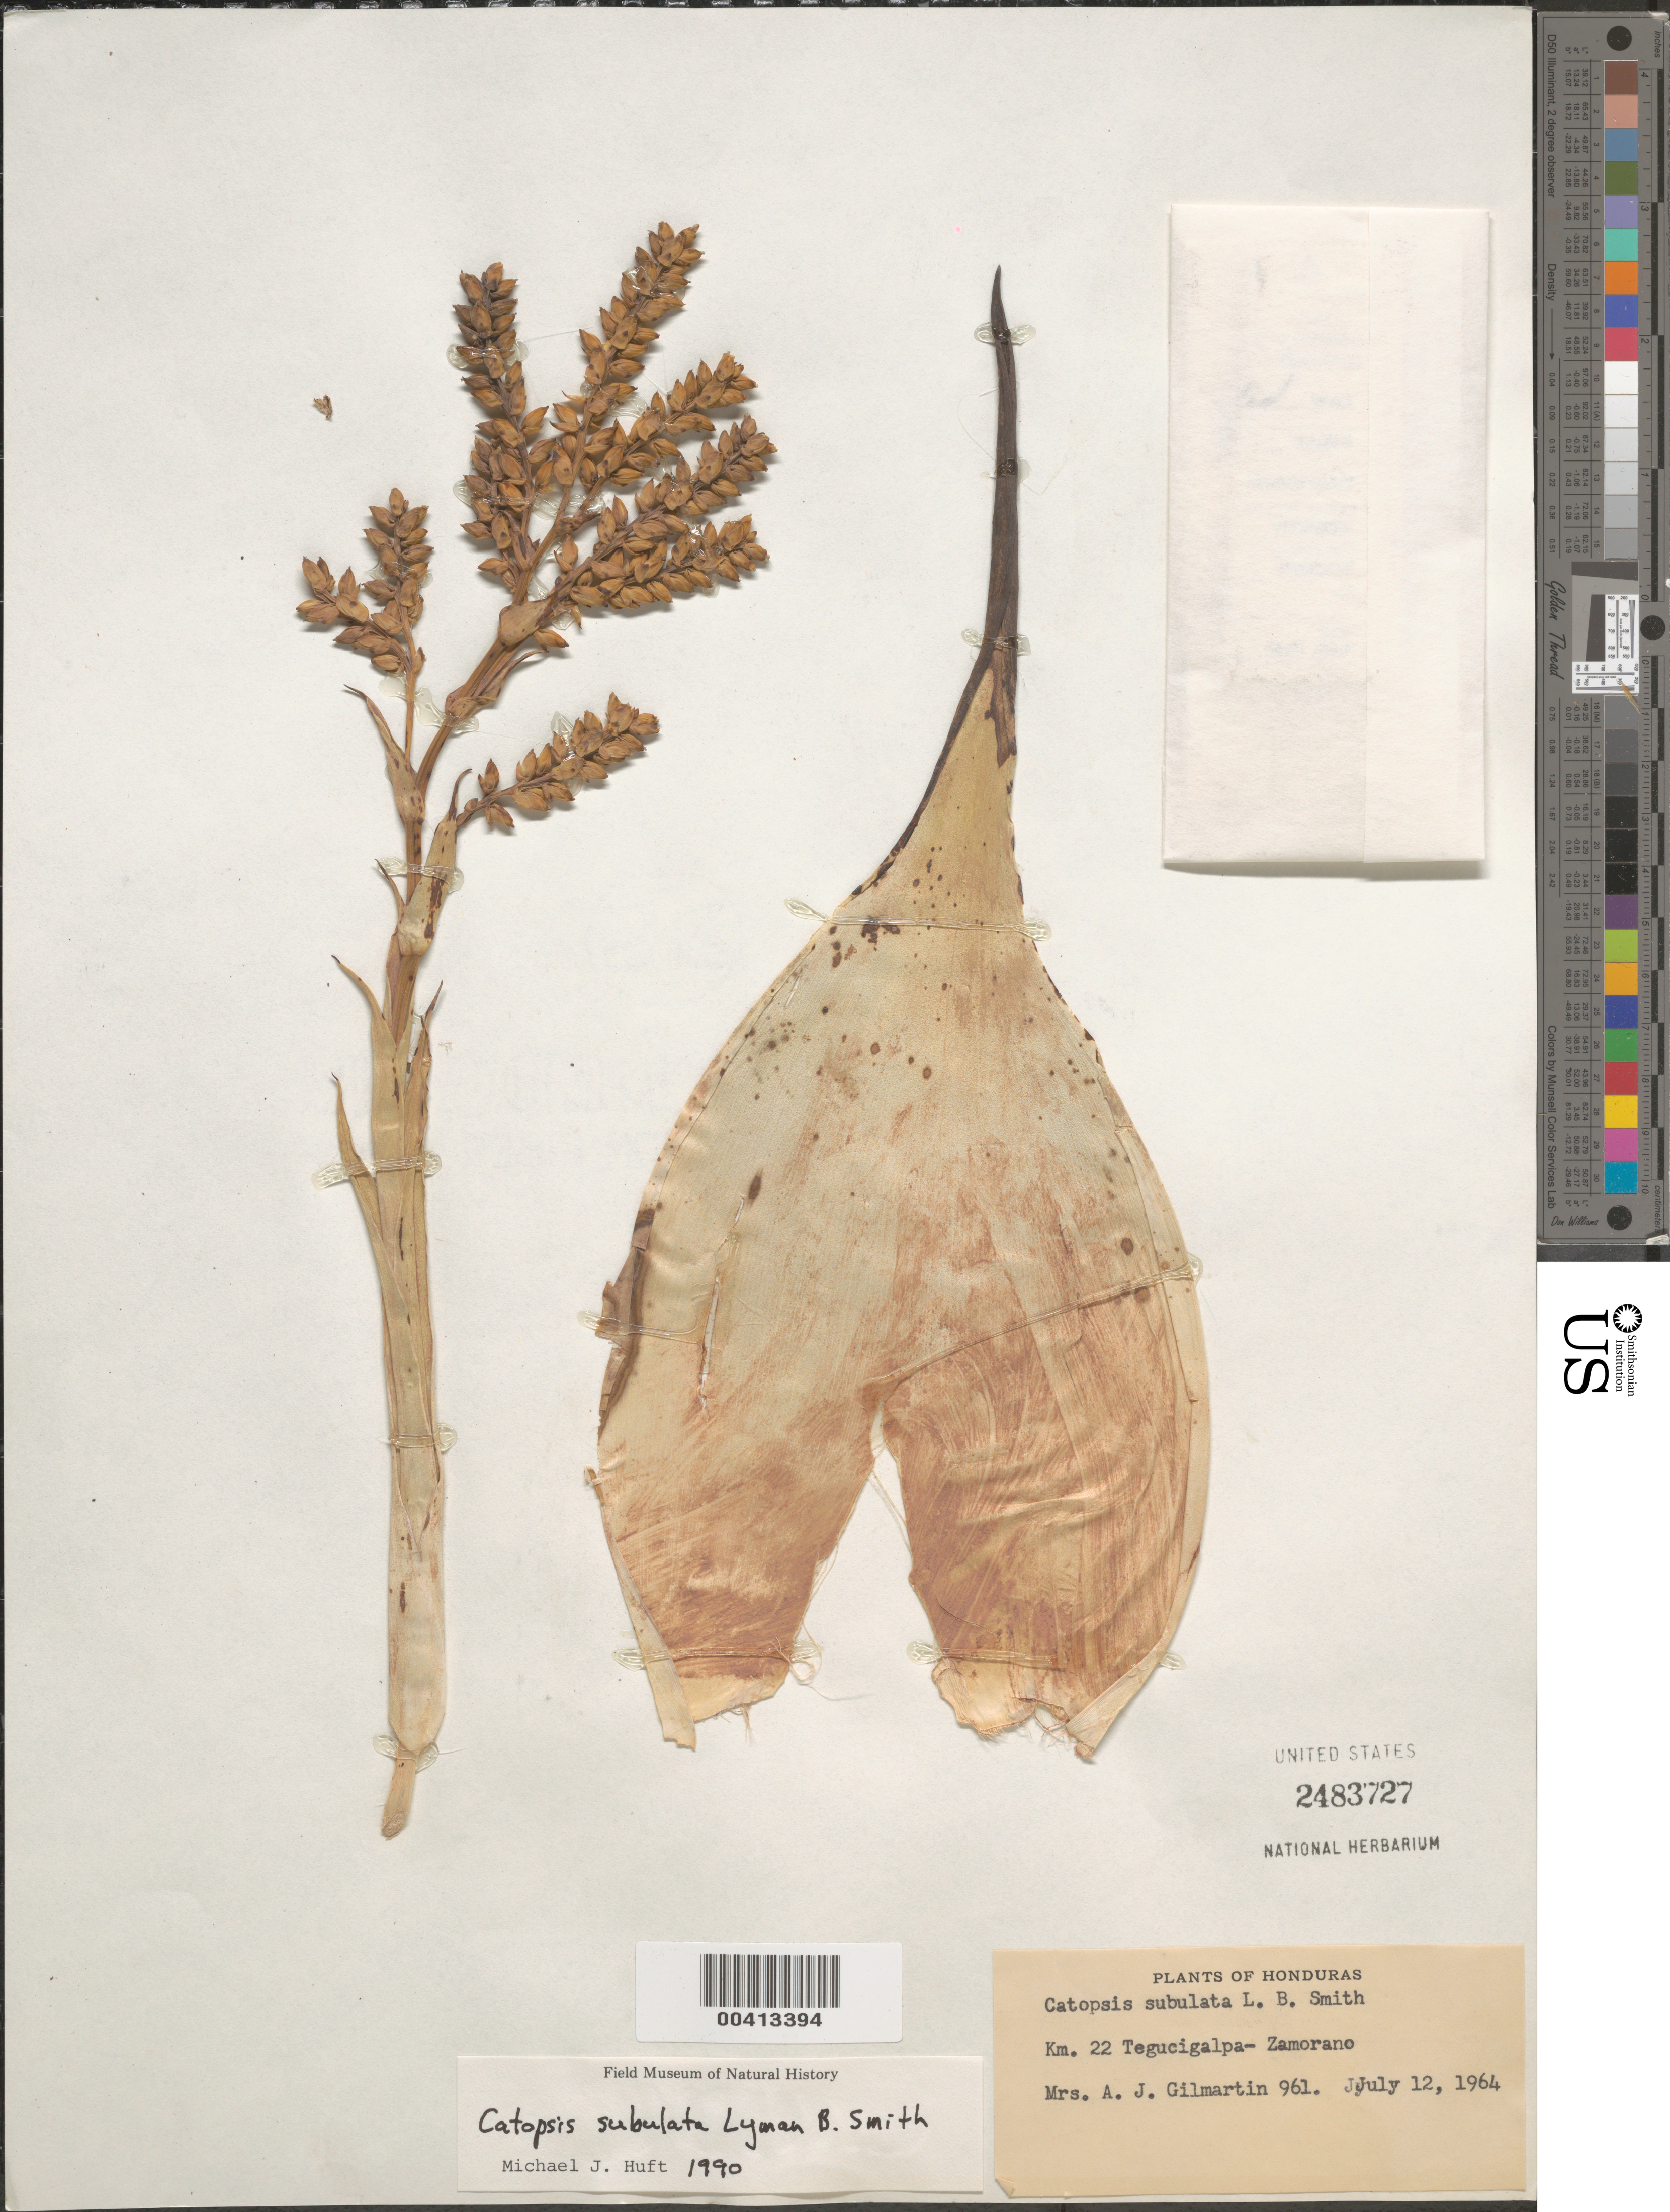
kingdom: Plantae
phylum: Tracheophyta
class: Liliopsida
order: Poales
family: Bromeliaceae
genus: Catopsis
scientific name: Catopsis subulata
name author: L.B. Sm.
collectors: A. J. Gilmartin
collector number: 961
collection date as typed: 12 Jul 1964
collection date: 1964-07-12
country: Honduras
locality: Km 22, Tegucigalpa-zamorana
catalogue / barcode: US 2483727